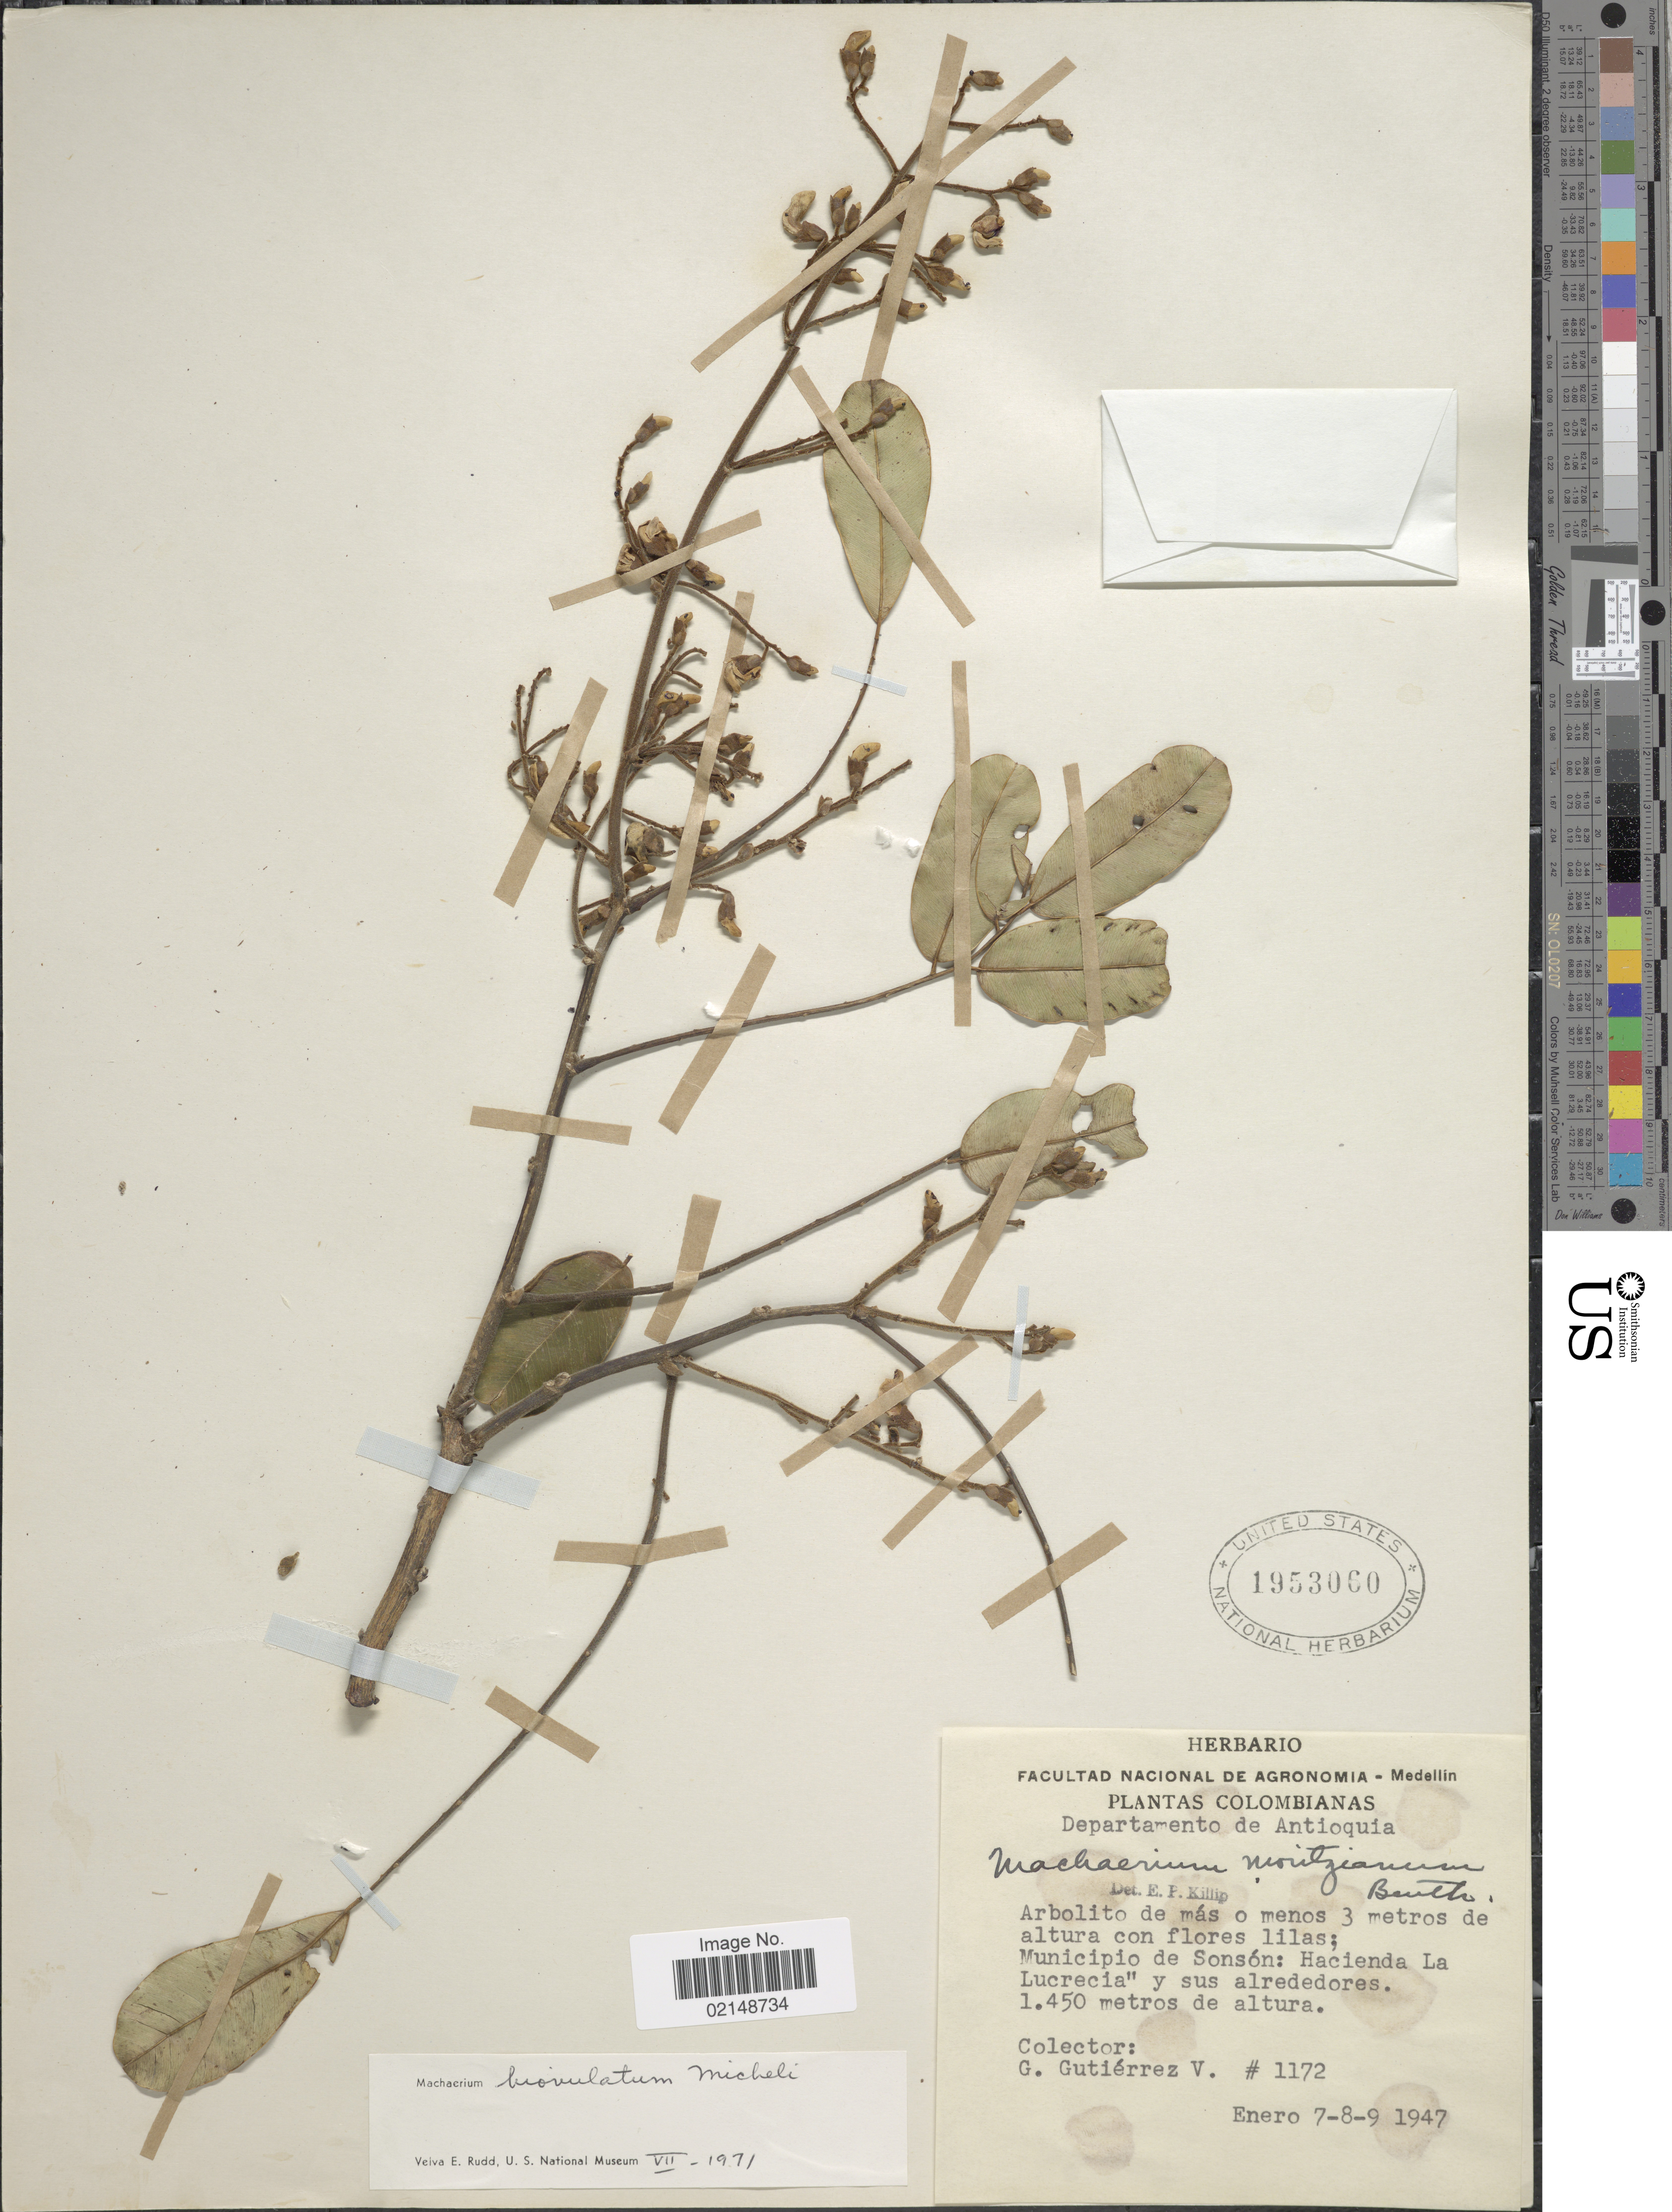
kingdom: Plantae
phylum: Tracheophyta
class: Magnoliopsida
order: Fabales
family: Fabaceae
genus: Machaerium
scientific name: Machaerium biovulatum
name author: Micheli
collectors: G. Gutiérrez V.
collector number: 1172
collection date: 1947-01-07/1947-01-09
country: Colombia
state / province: Antioquia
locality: Municipio de Sonson, Hacienda La Lucrecia, y sus alrededores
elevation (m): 1450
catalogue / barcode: US 1953060